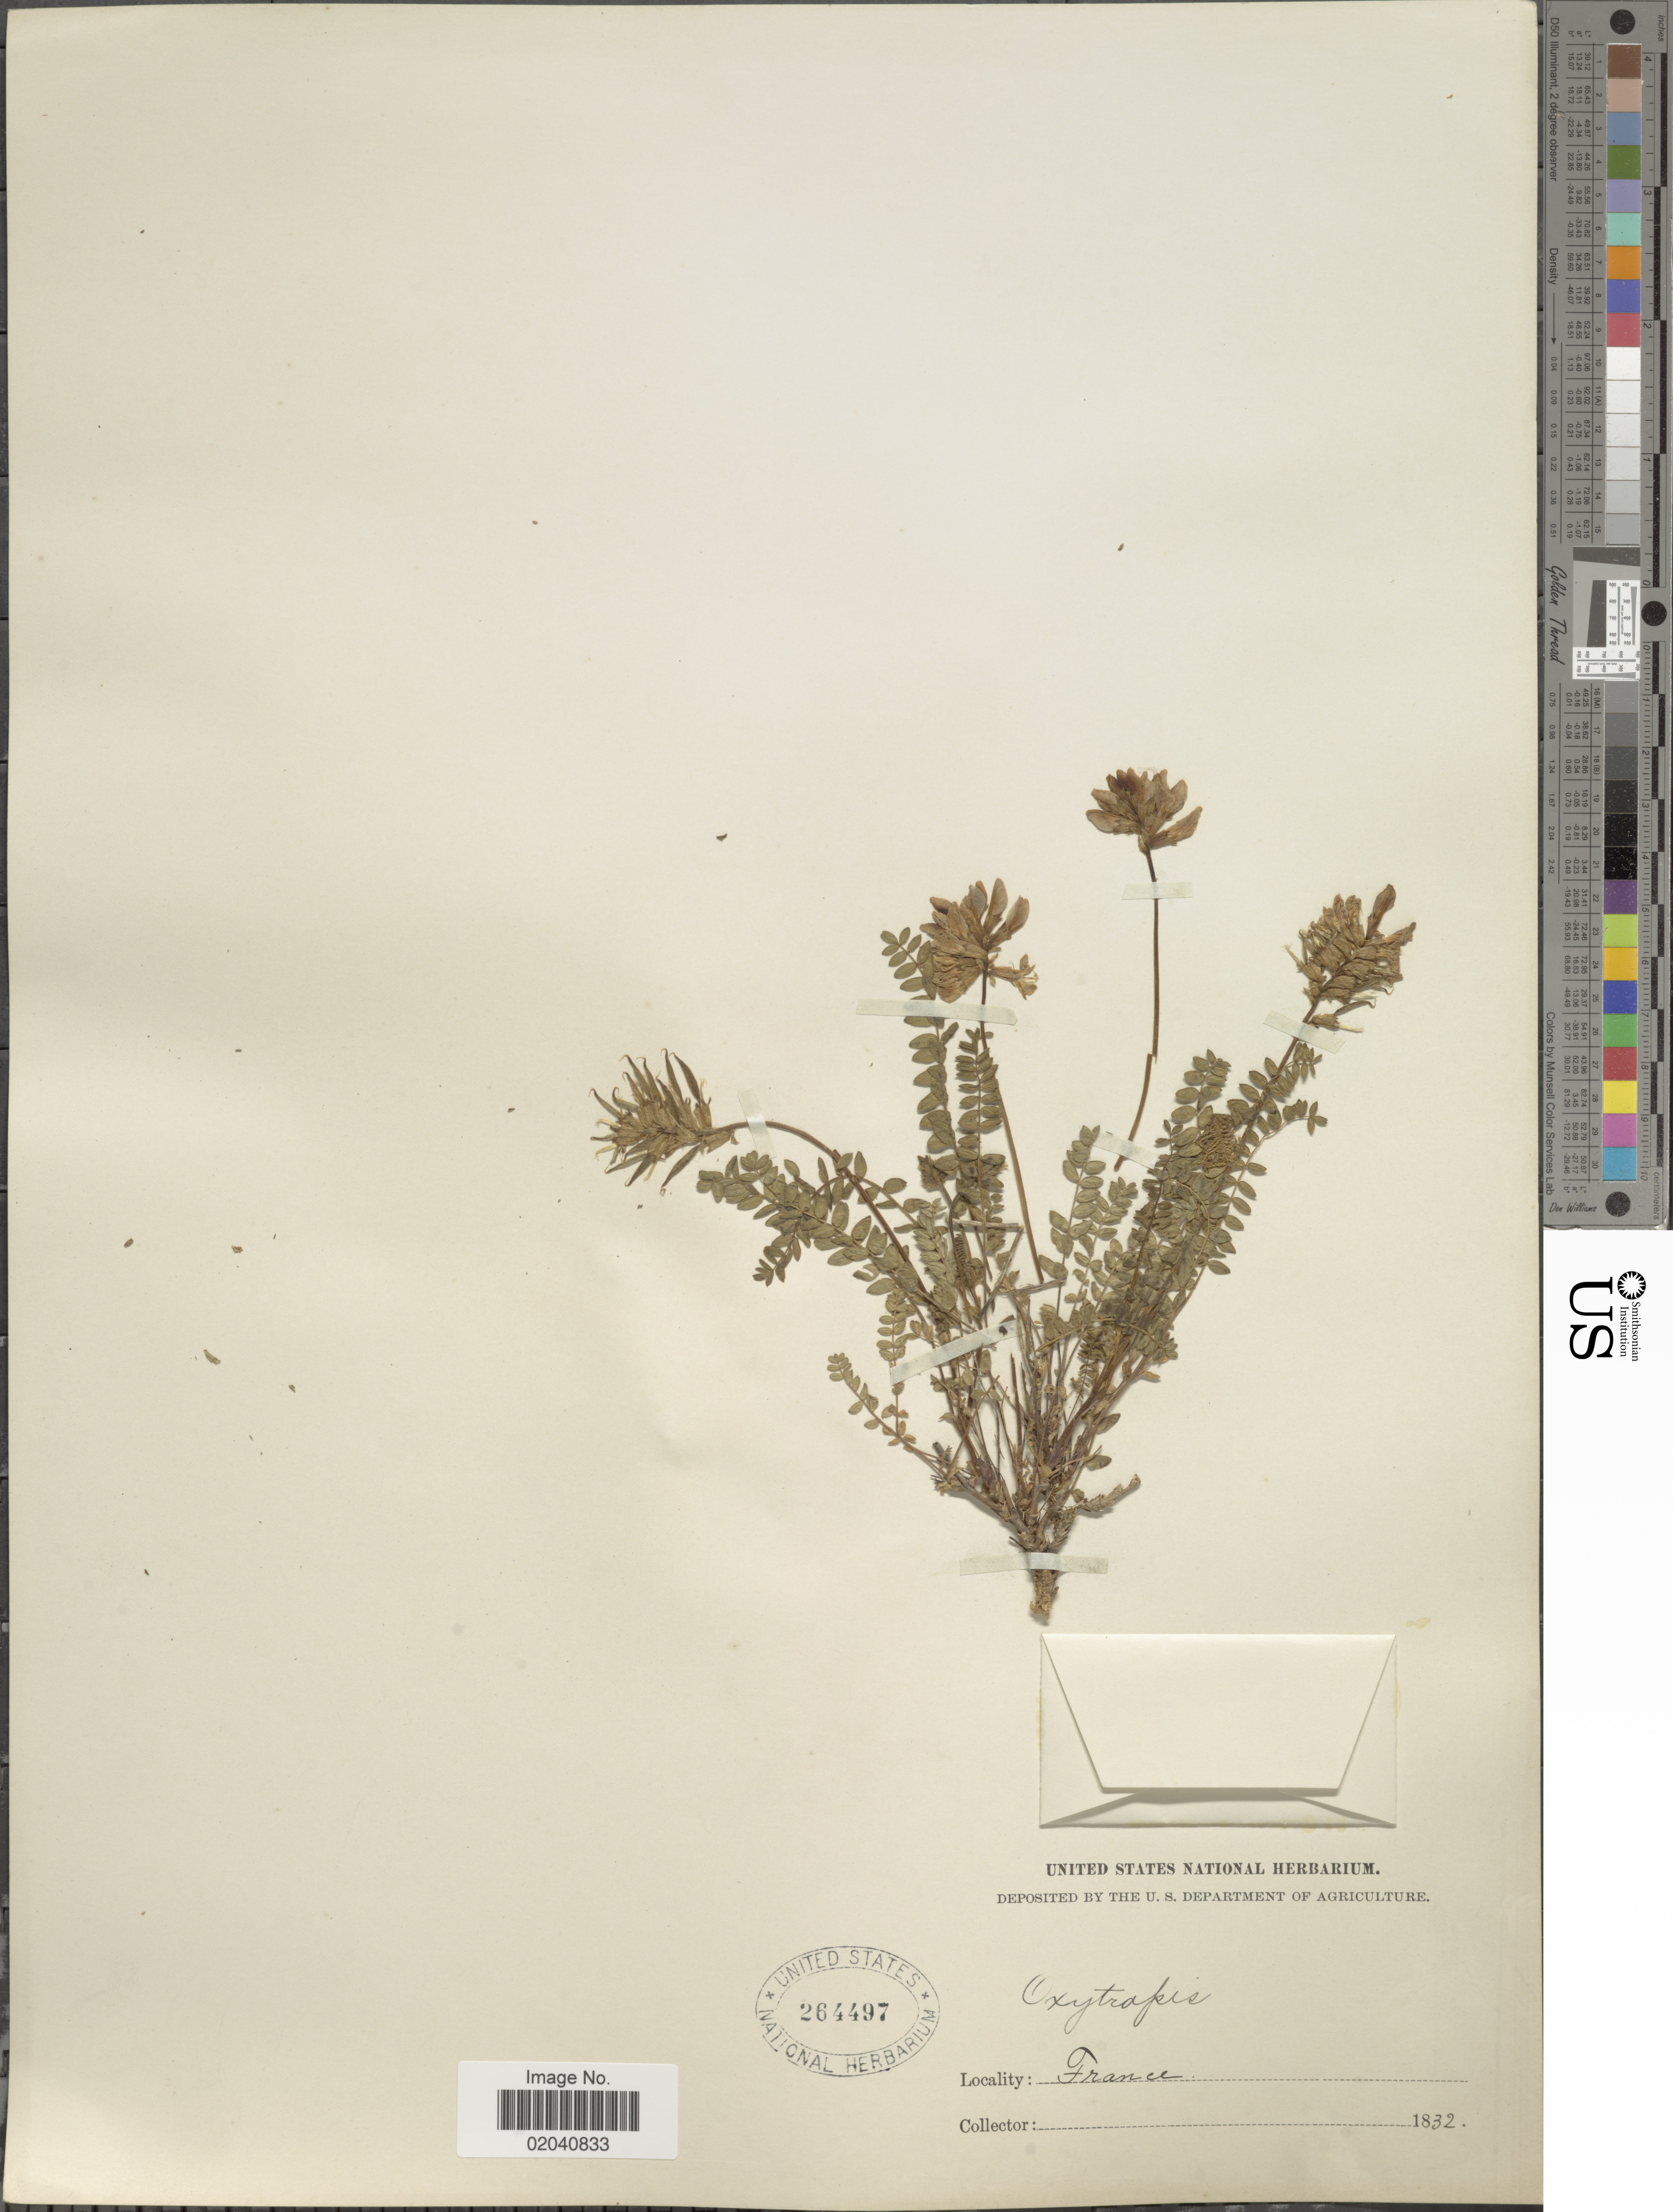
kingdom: Plantae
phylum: Tracheophyta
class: Magnoliopsida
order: Fabales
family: Fabaceae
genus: Oxytropis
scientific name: Oxytropis sp.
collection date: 1832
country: France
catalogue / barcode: US 264497